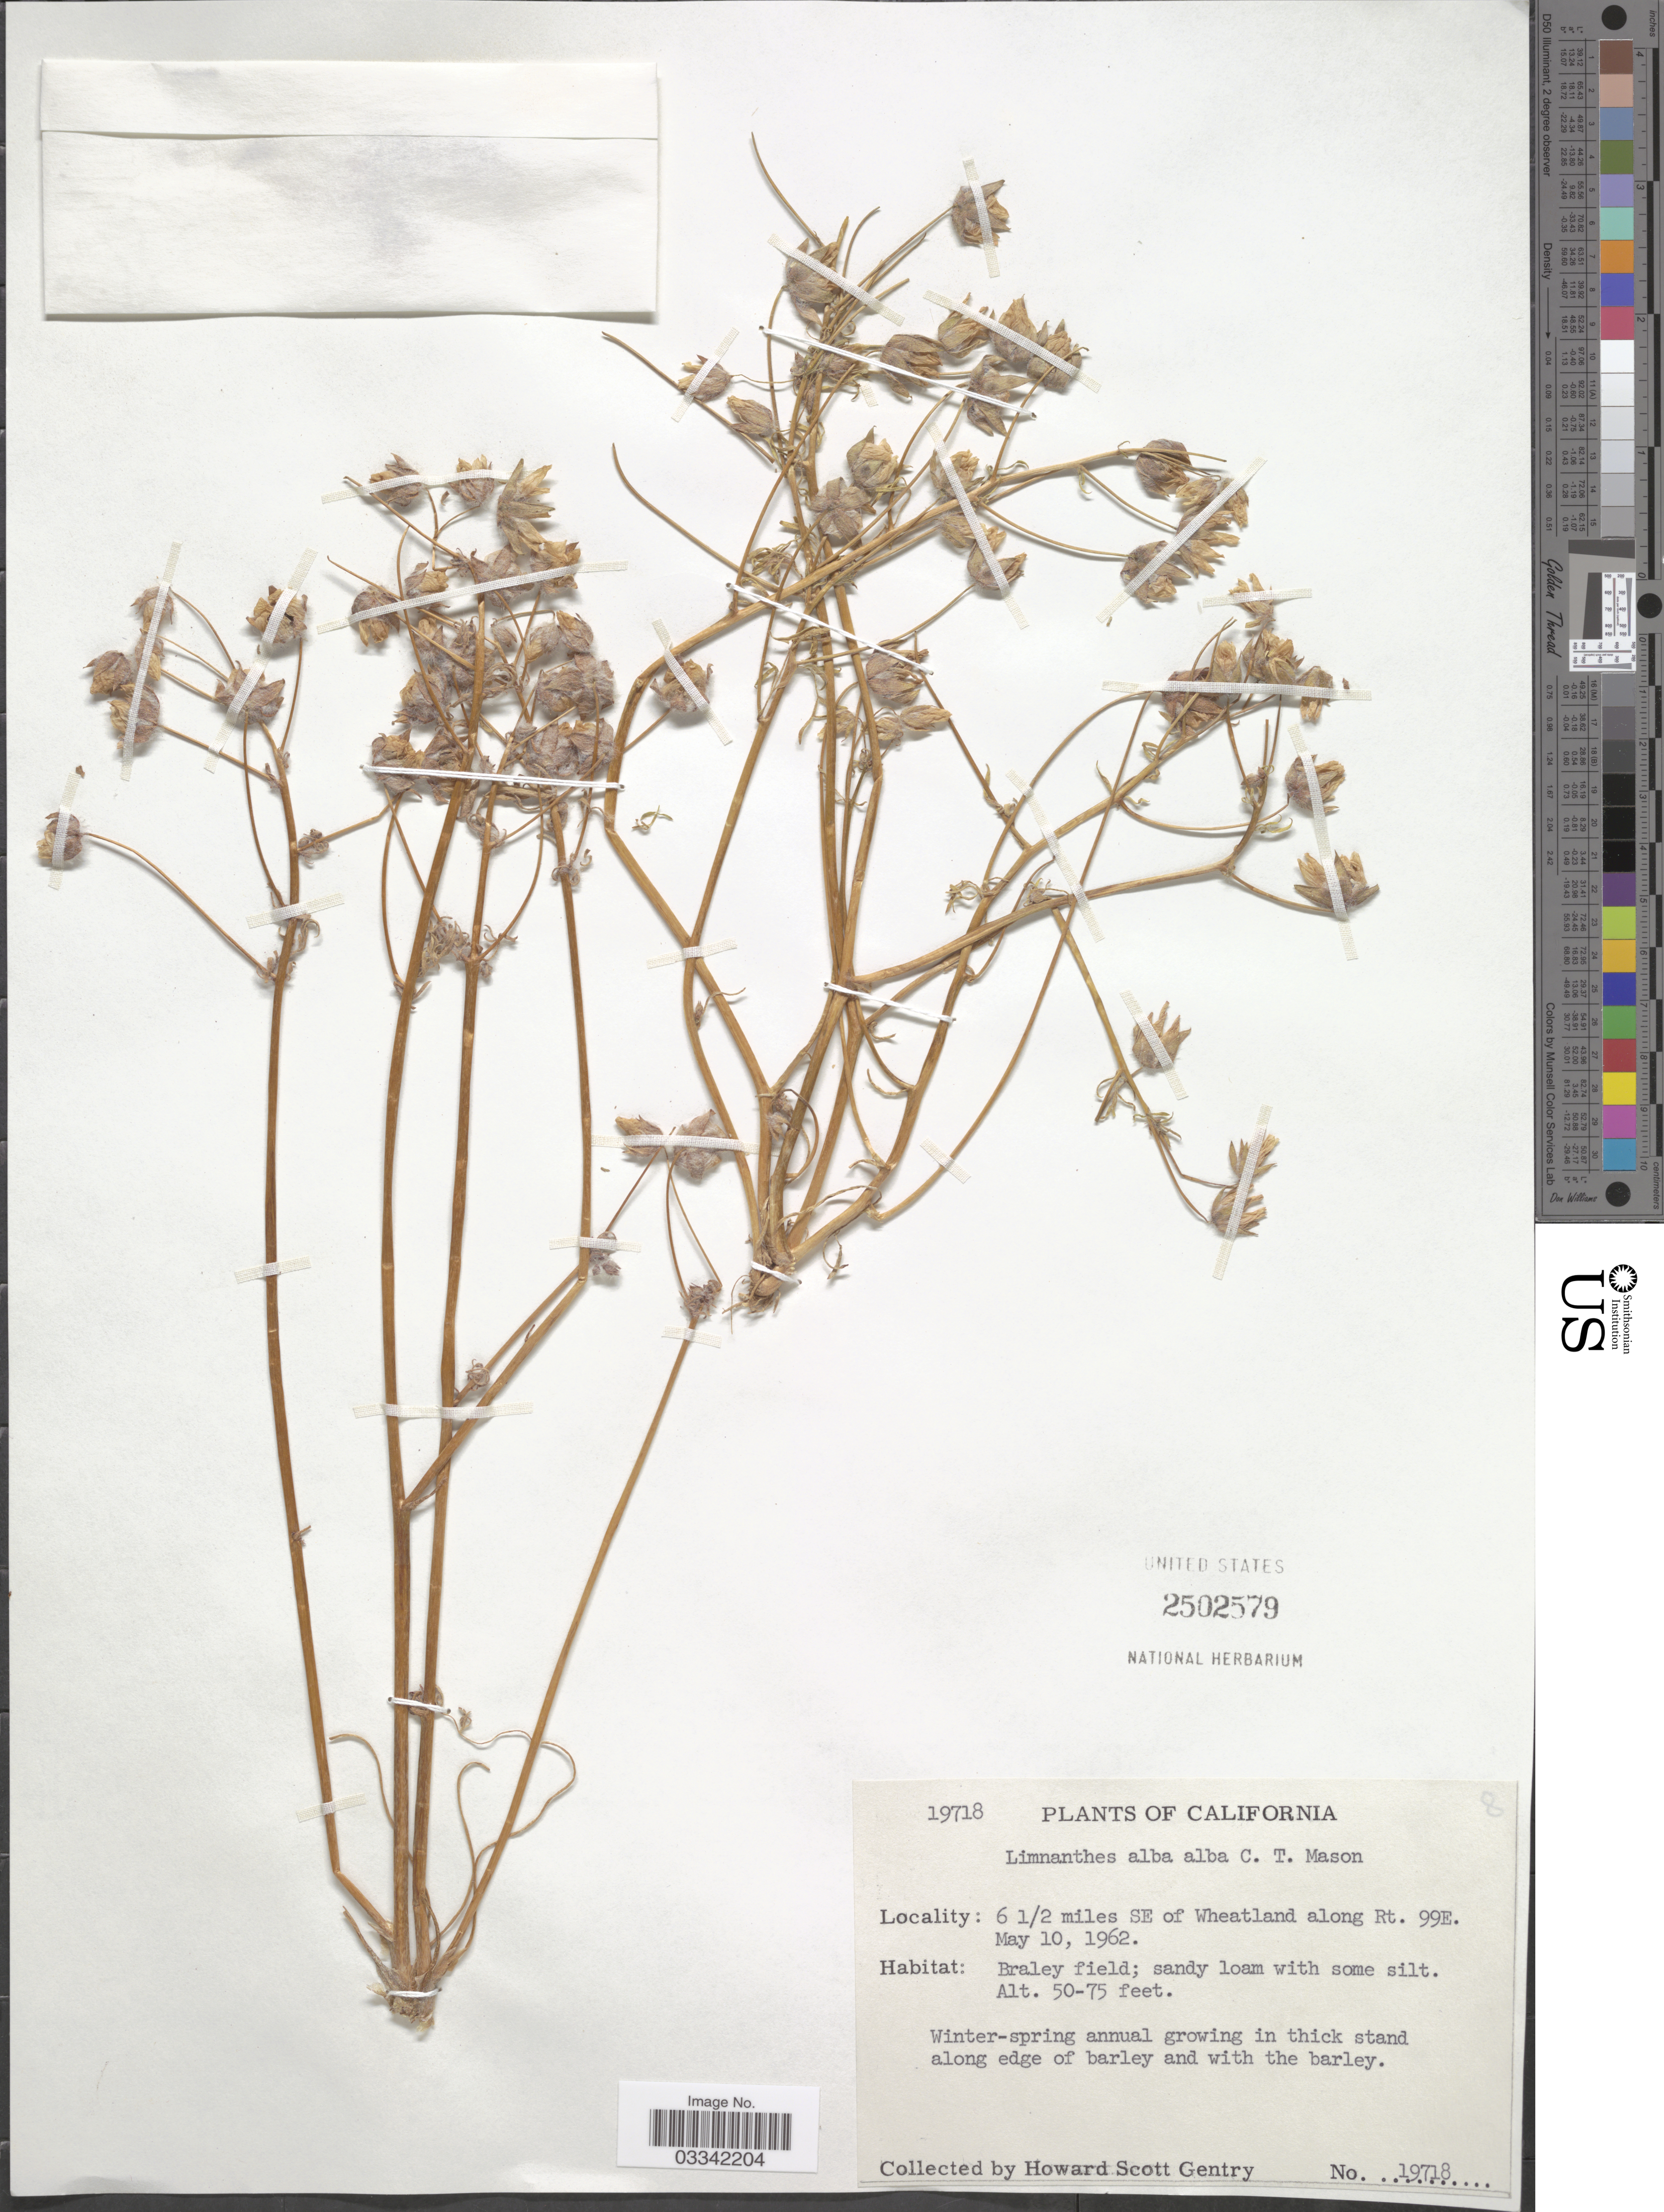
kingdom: Plantae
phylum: Tracheophyta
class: Magnoliopsida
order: Brassicales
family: Limnanthaceae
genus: Limnanthes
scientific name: Limnanthes alba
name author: Hartw. ex Benth.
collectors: H. S. Gentry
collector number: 19718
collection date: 1962-05-10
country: United States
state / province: California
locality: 6½ miles SE of Wheatland along Rt. 99E.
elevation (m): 15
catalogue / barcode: US 2502579